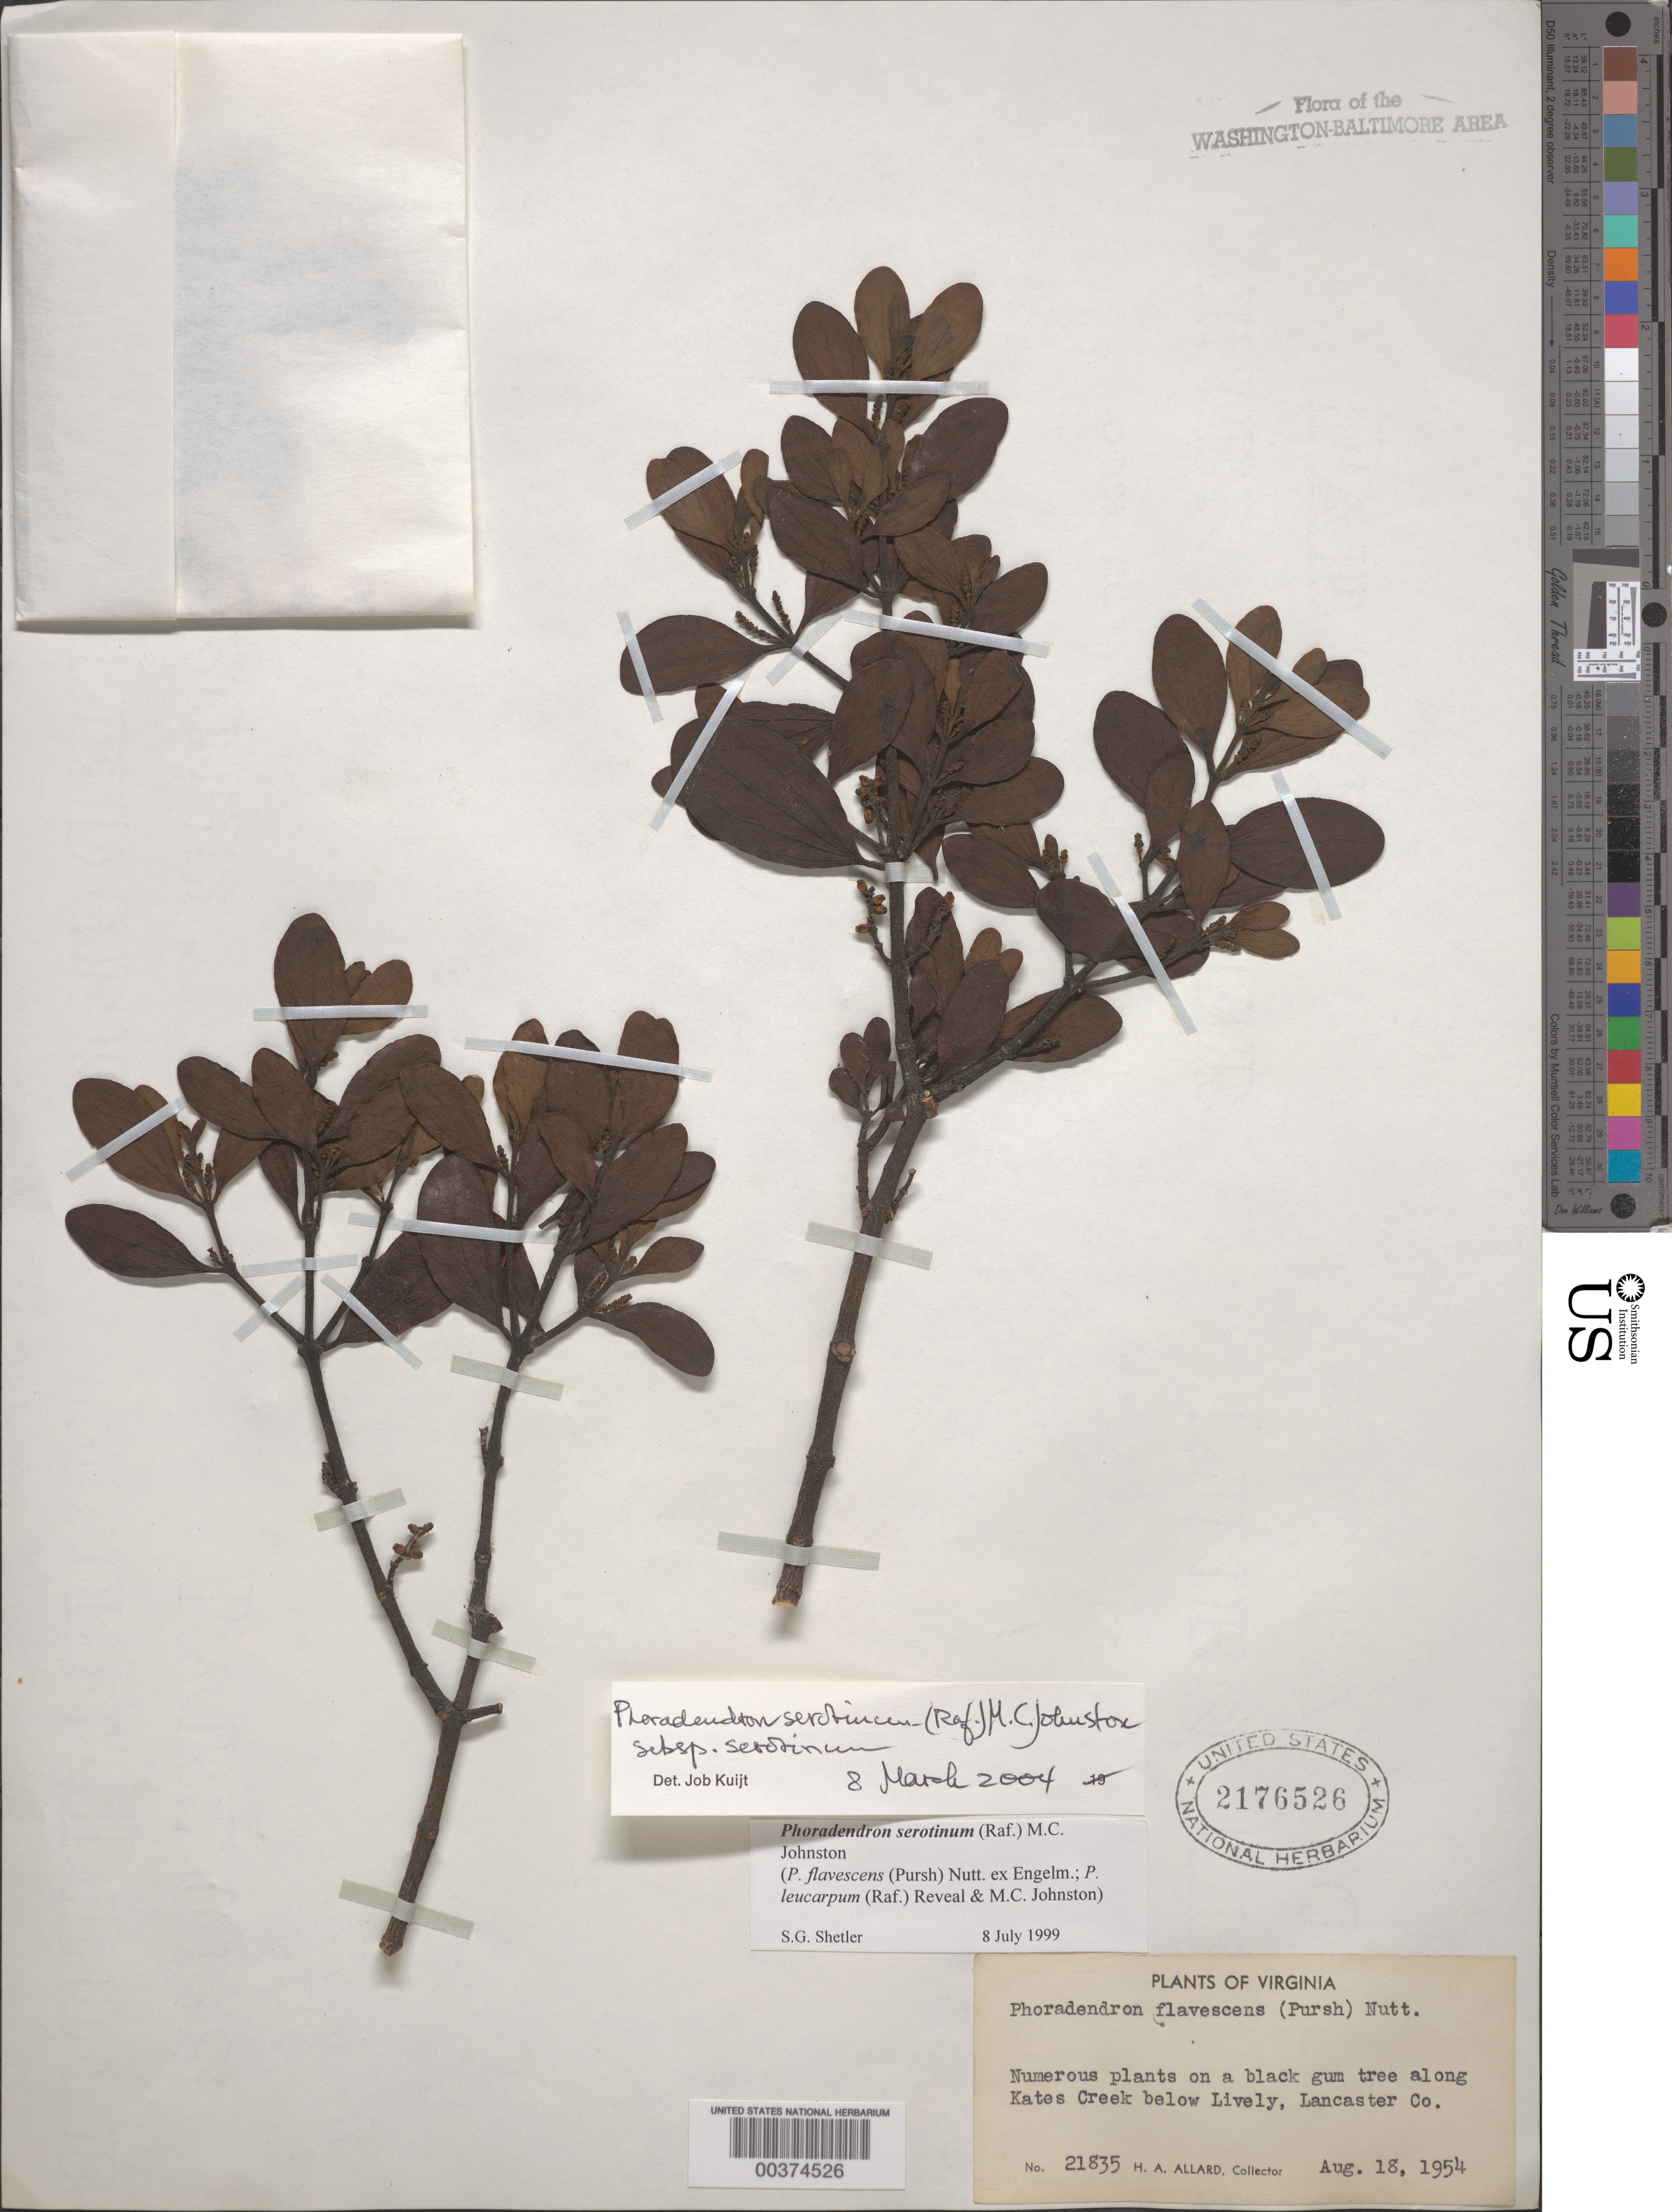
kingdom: Plantae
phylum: Tracheophyta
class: Magnoliopsida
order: Santalales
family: Viscaceae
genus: Phoradendron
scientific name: Phoradendron serotinum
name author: (Raf.) M.C. Johnst.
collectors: H. A. Allard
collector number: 21835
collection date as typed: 18 Aug 1954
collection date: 1954-08-18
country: United States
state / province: Virginia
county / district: Lancaster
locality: Kates Creek, below Lively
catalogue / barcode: US 2176526